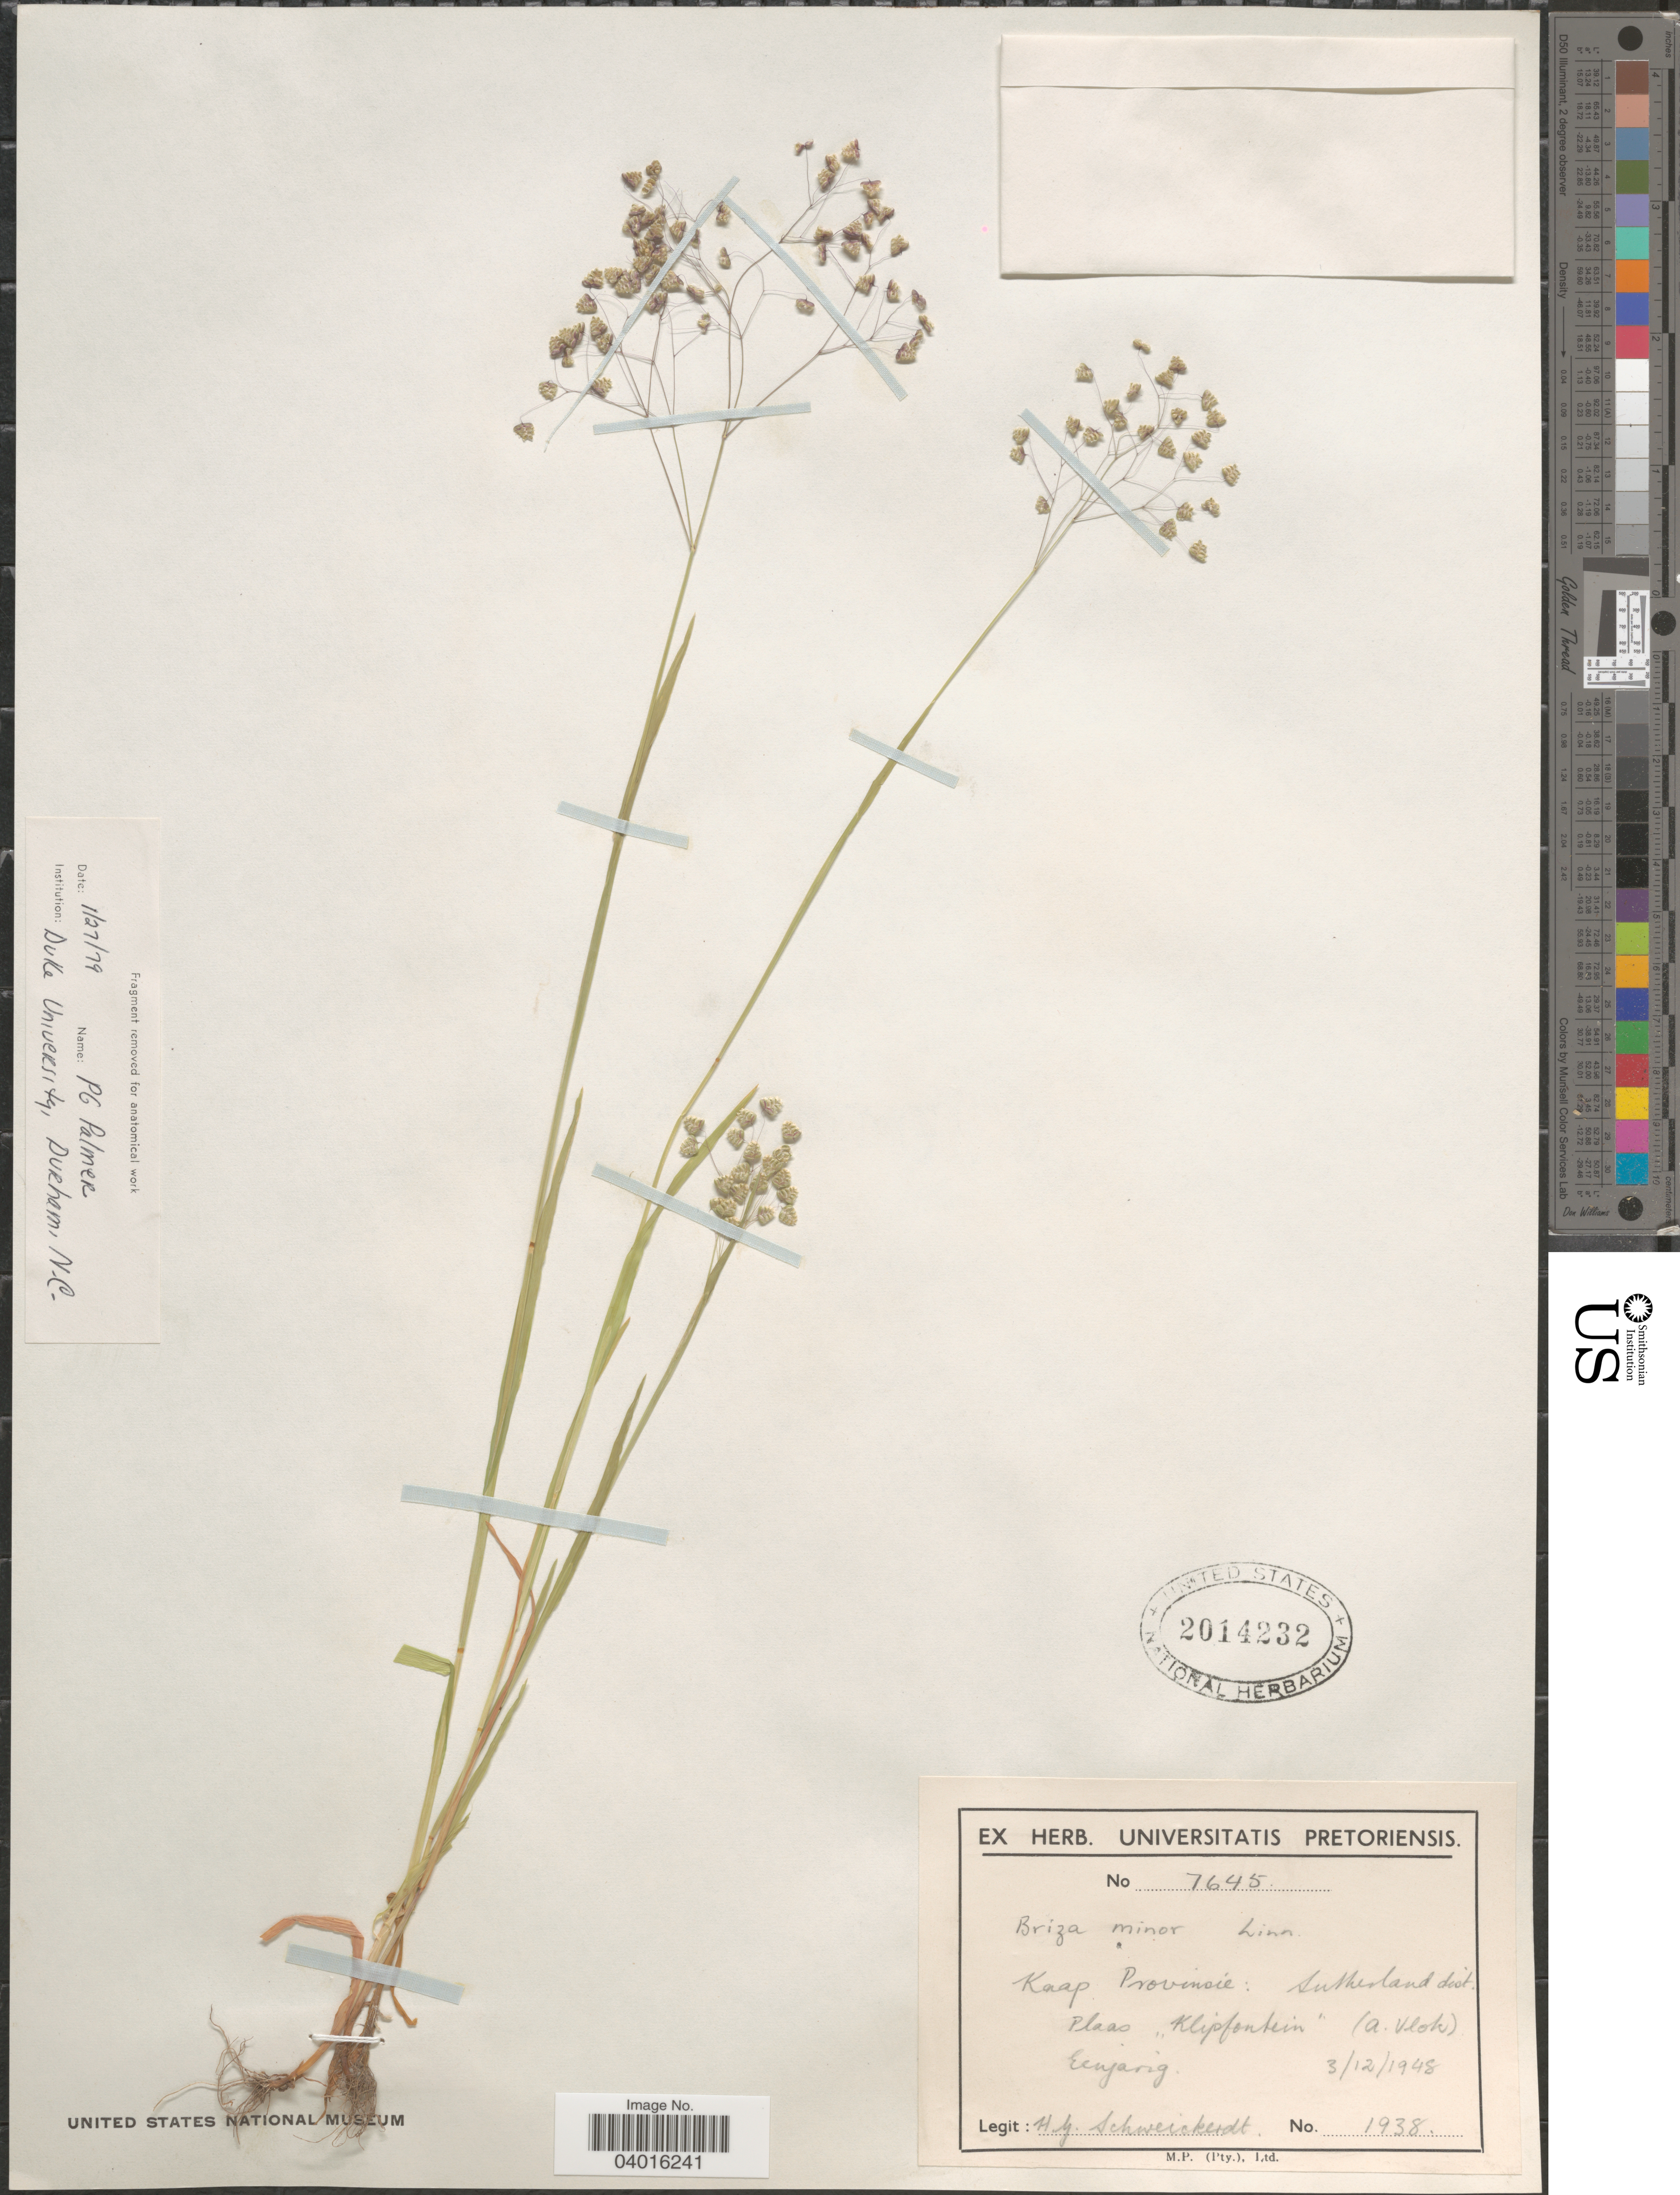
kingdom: Plantae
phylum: Tracheophyta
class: Liliopsida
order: Poales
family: Poaceae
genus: Briza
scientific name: Briza minor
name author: L.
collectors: H. Schweickerdt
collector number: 1938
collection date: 1948-12-03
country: South Africa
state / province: Northern Cape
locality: Kaap Provinsie: Sutherland dist. Plaas "Klipfontein".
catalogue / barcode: US 2014232